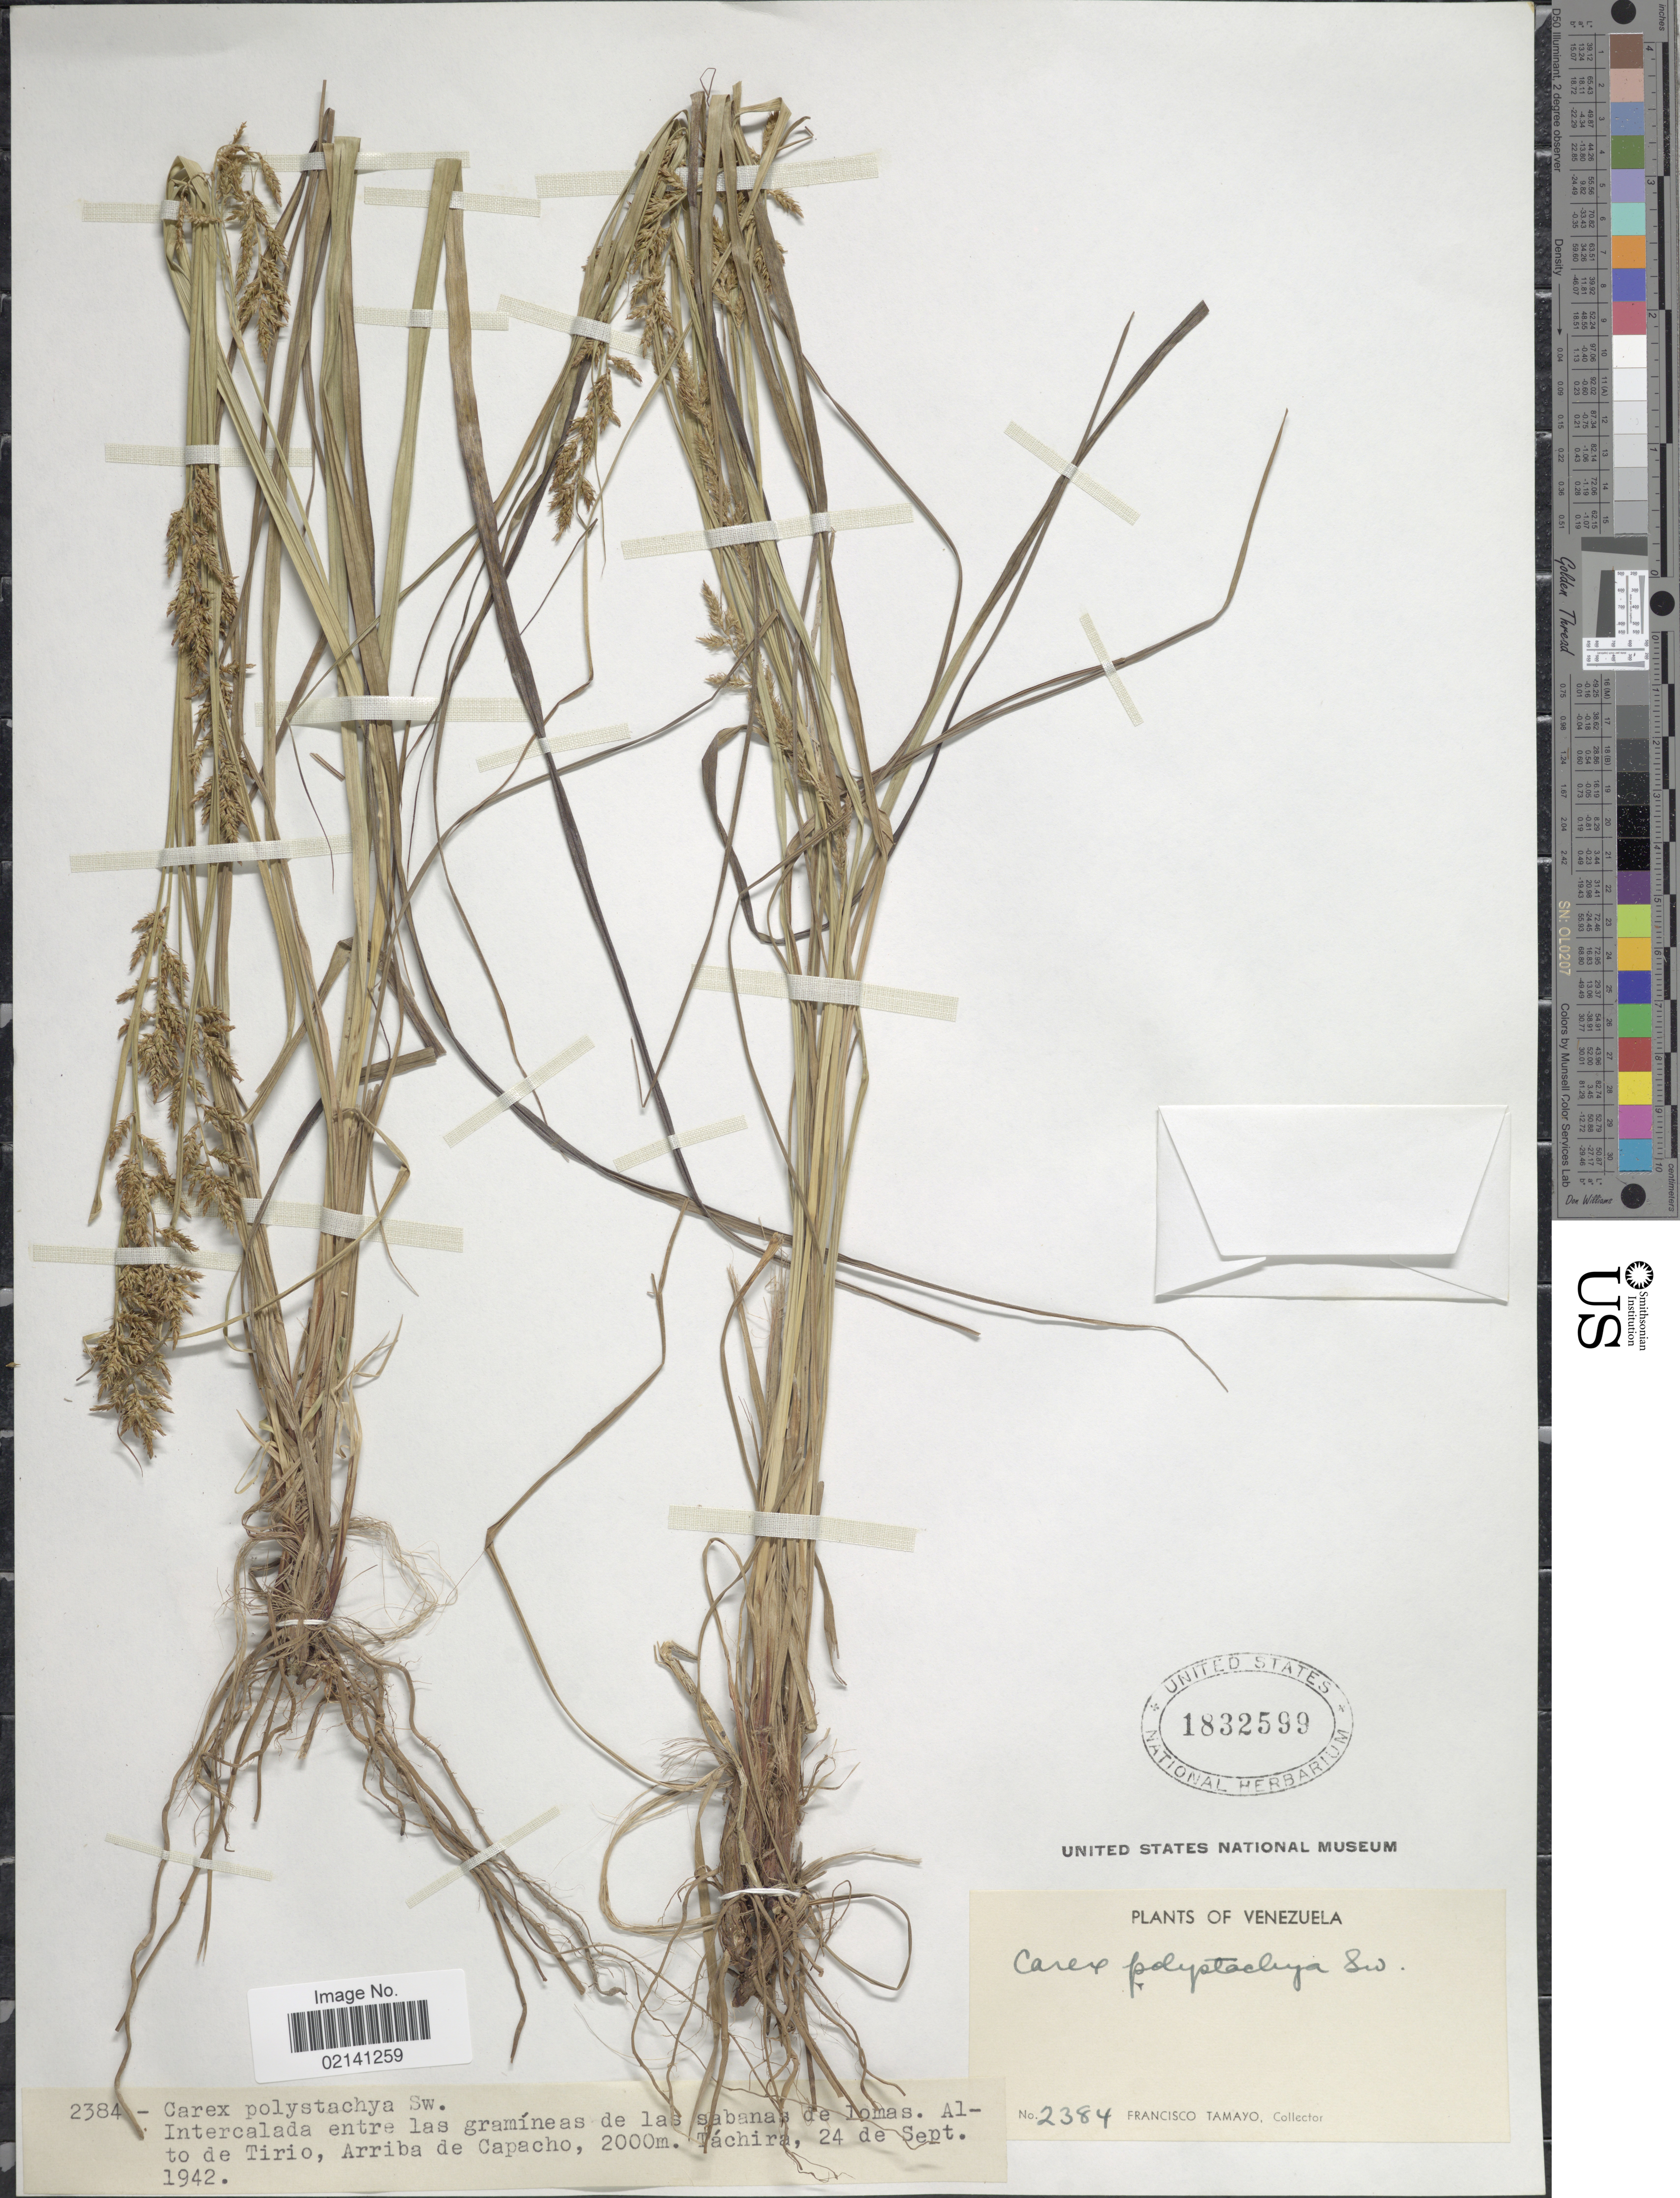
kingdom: Plantae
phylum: Tracheophyta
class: Liliopsida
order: Poales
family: Cyperaceae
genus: Carex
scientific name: Carex polystachya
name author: Sw. ex Wahlenb.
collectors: F. Tamayo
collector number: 2384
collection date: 1942-09-24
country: Venezuela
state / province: Tachira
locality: Intercalada entre las gramineas de las sabanas de lomas. Alto de Tirio, Arriba de Capacho.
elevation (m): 2000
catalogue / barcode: US 1832599